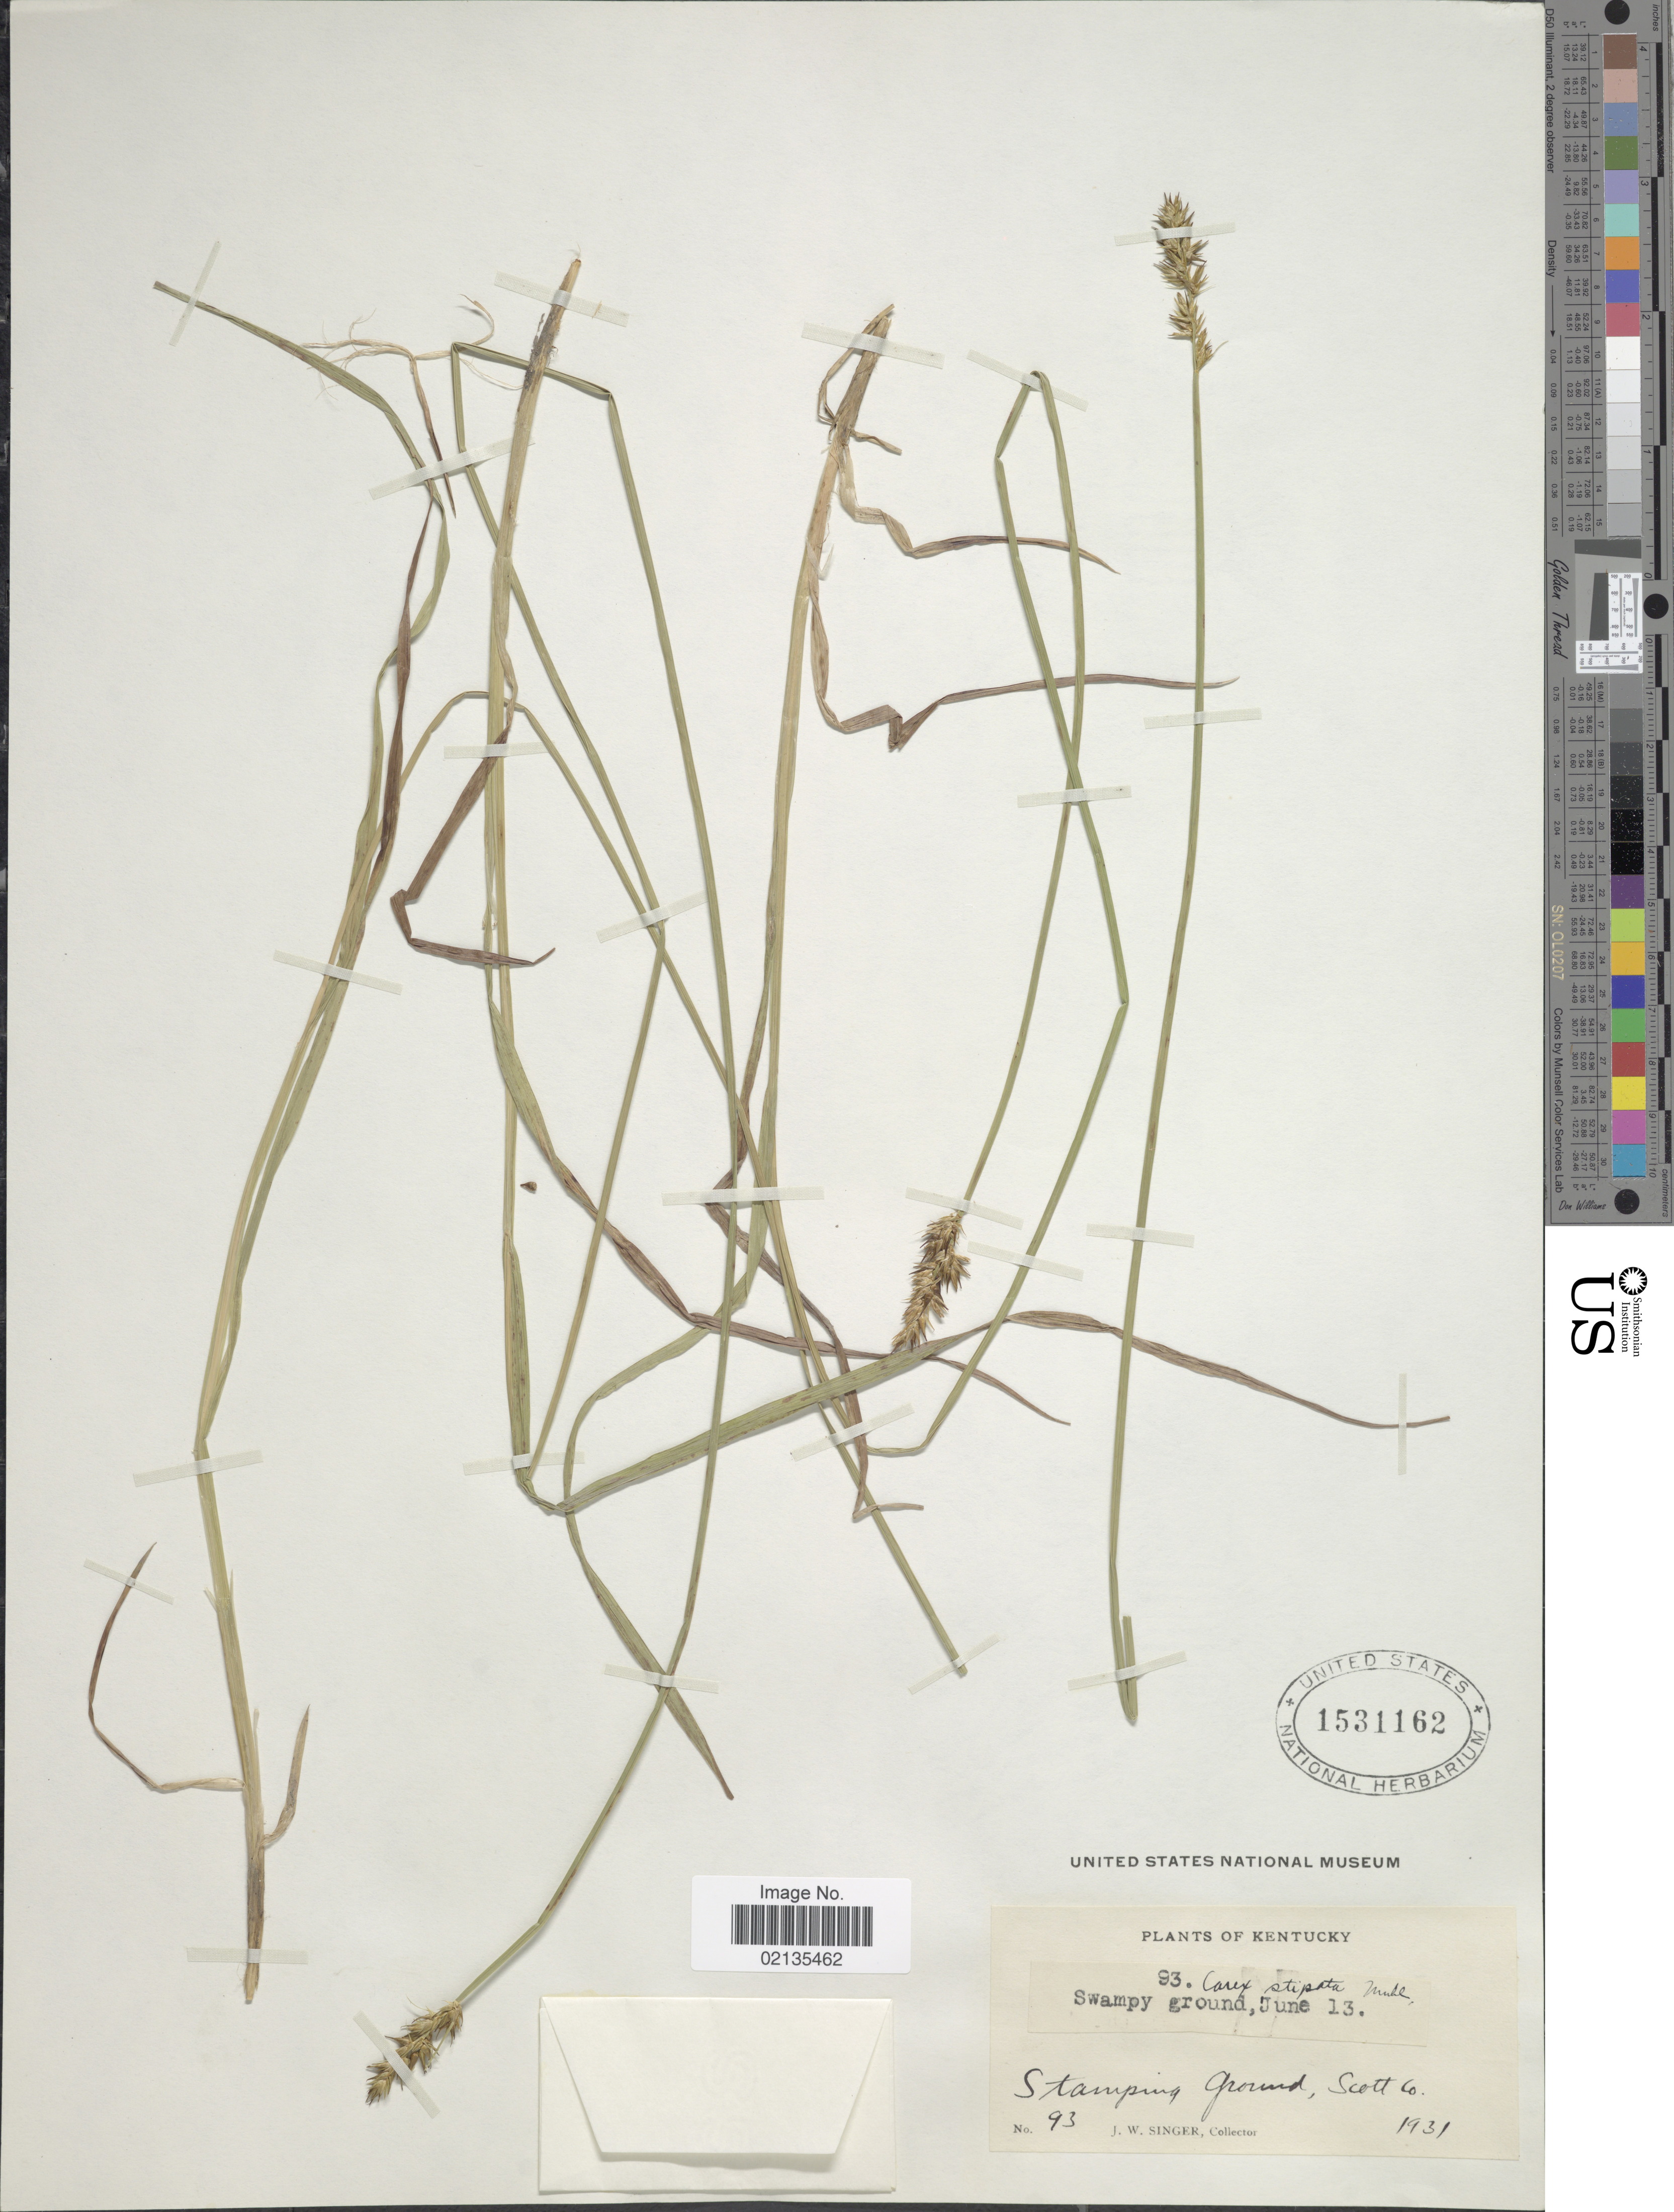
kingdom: Plantae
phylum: Tracheophyta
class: Liliopsida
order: Poales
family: Cyperaceae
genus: Carex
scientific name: Carex stipata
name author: Muhl. ex Willd.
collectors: J. EW. Singer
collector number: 93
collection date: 1931-06-13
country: United States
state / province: Kentucky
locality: Swampy ground, Stamping ground, Scott Co.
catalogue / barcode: US 1531162